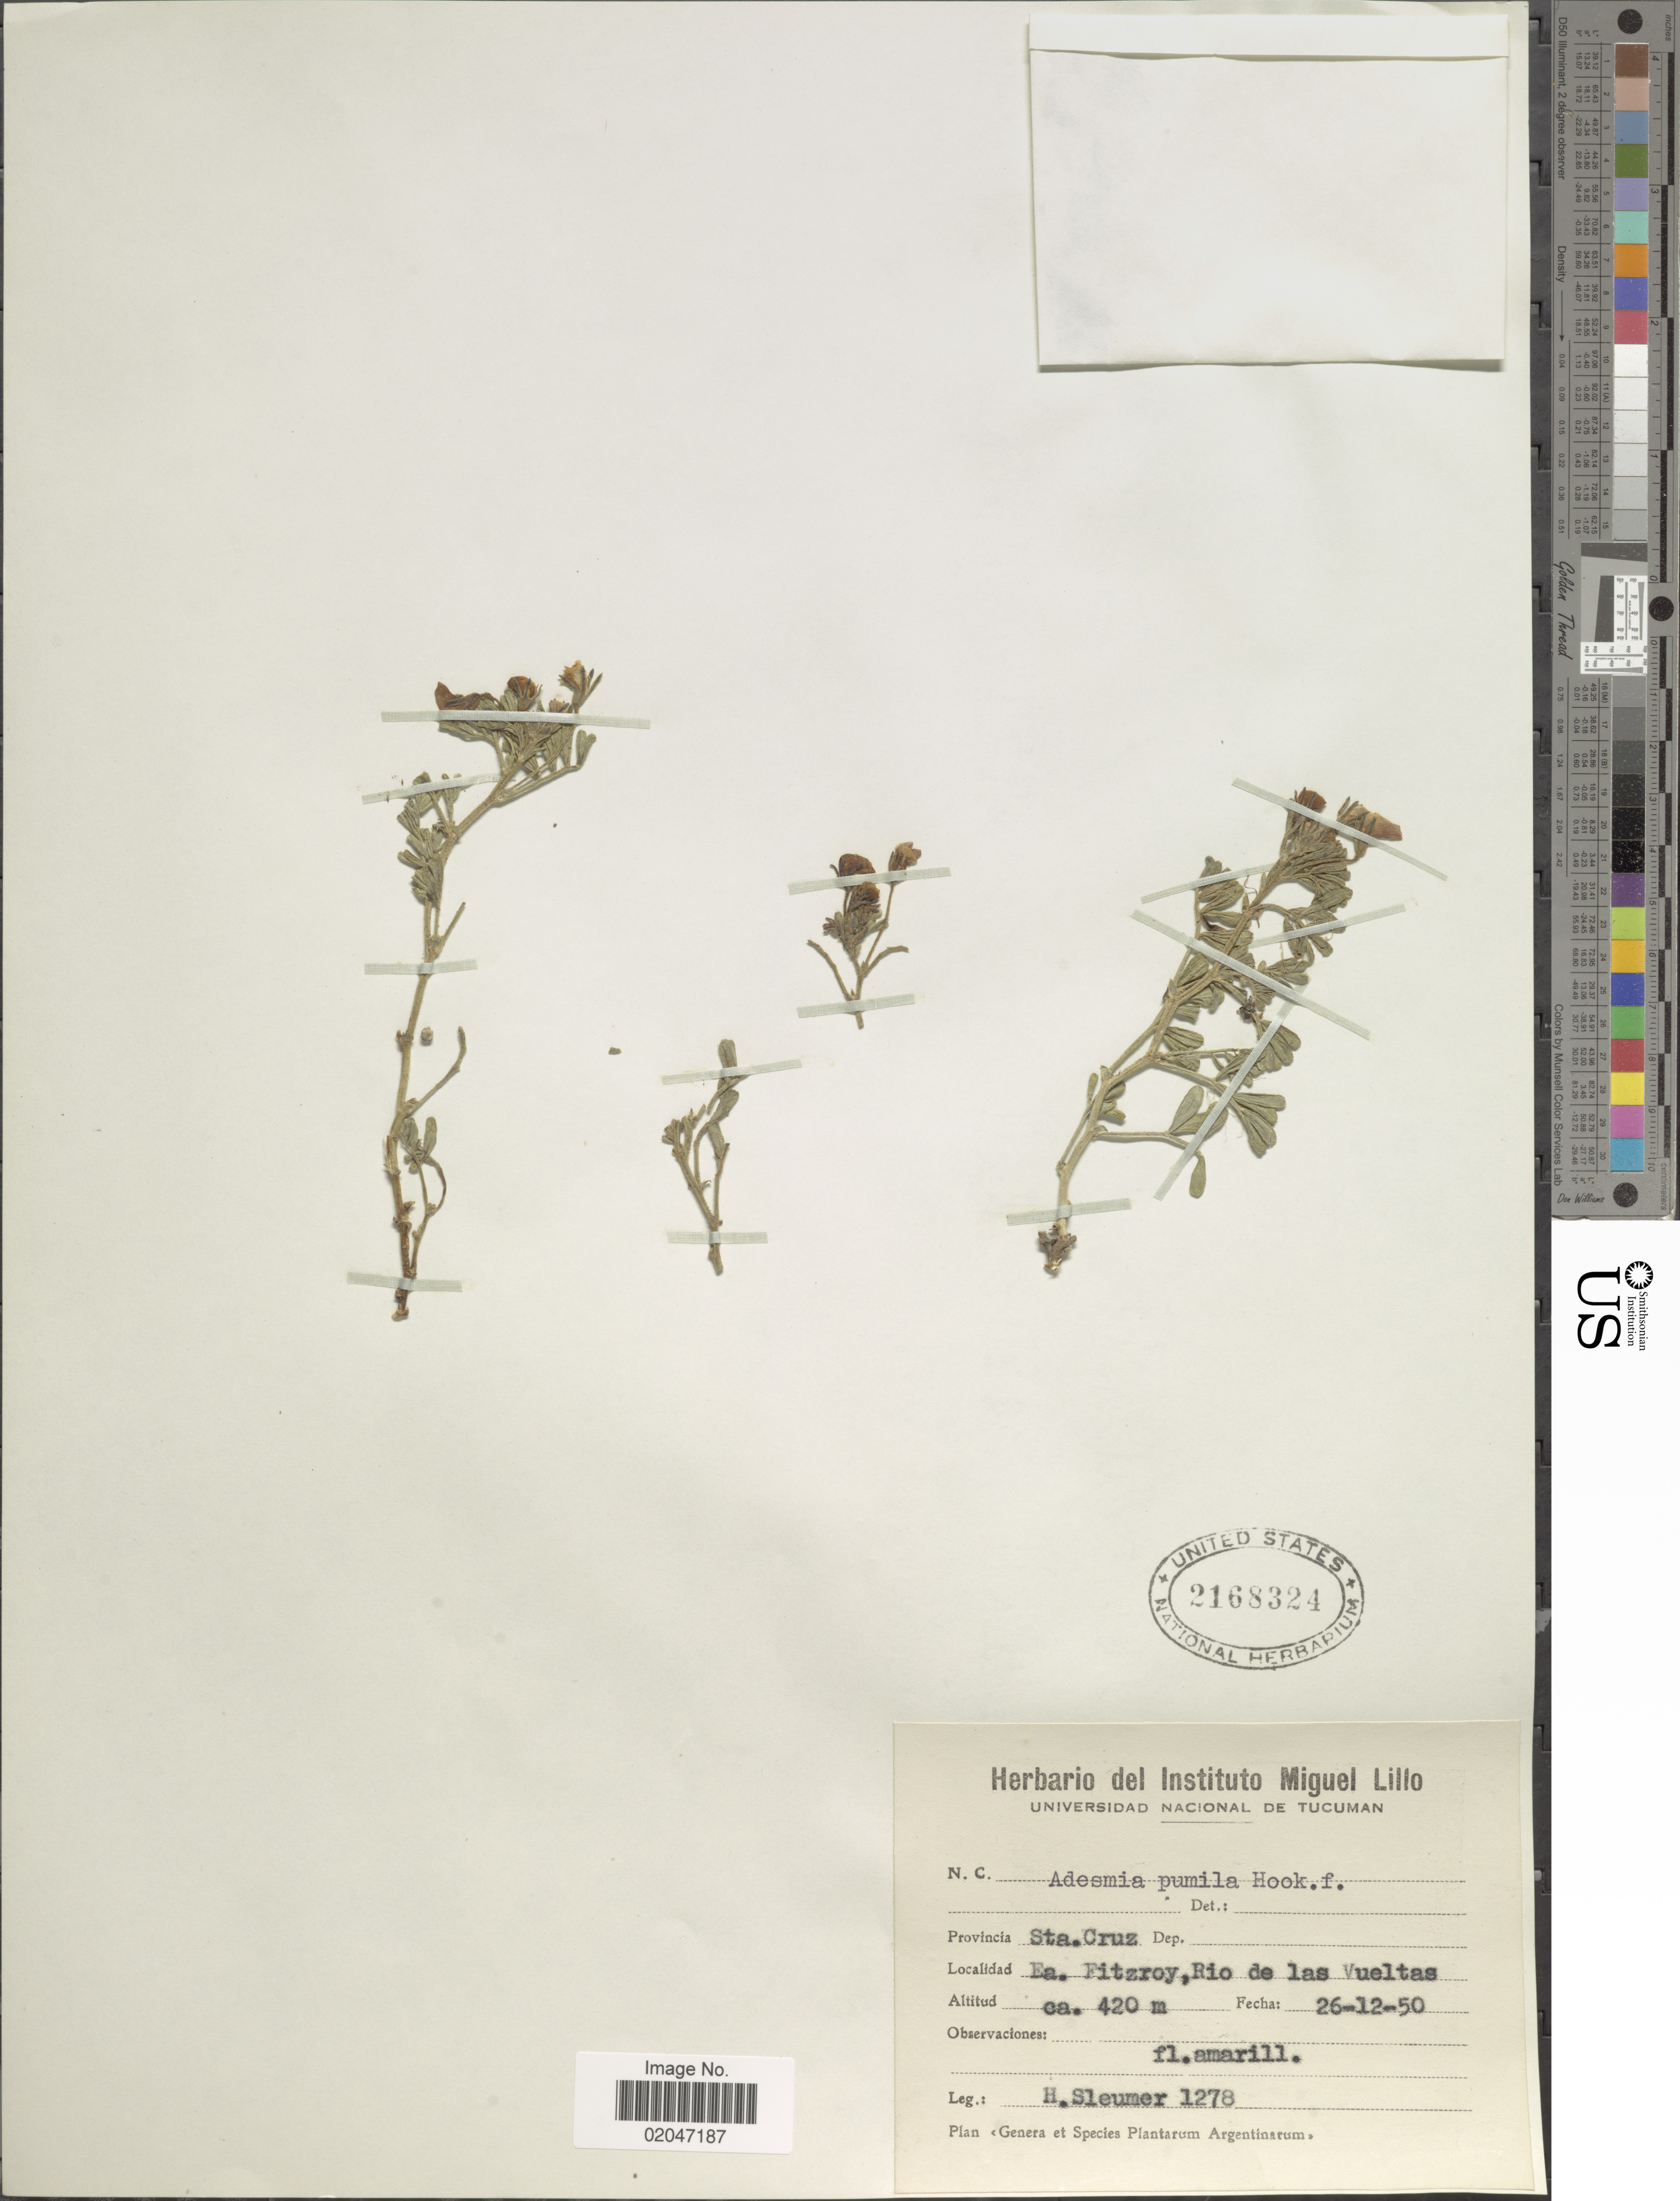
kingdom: Plantae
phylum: Tracheophyta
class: Magnoliopsida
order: Fabales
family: Fabaceae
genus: Adesmia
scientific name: Adesmia pumila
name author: Hook. f.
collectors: H. O. Sleumer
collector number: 1278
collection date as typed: Transcribed d/m/y: 26/12/50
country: Argentina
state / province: Santa Cruz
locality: Ea. Fitzroy, Rio de las Vueltas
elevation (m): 420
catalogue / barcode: US 2168324